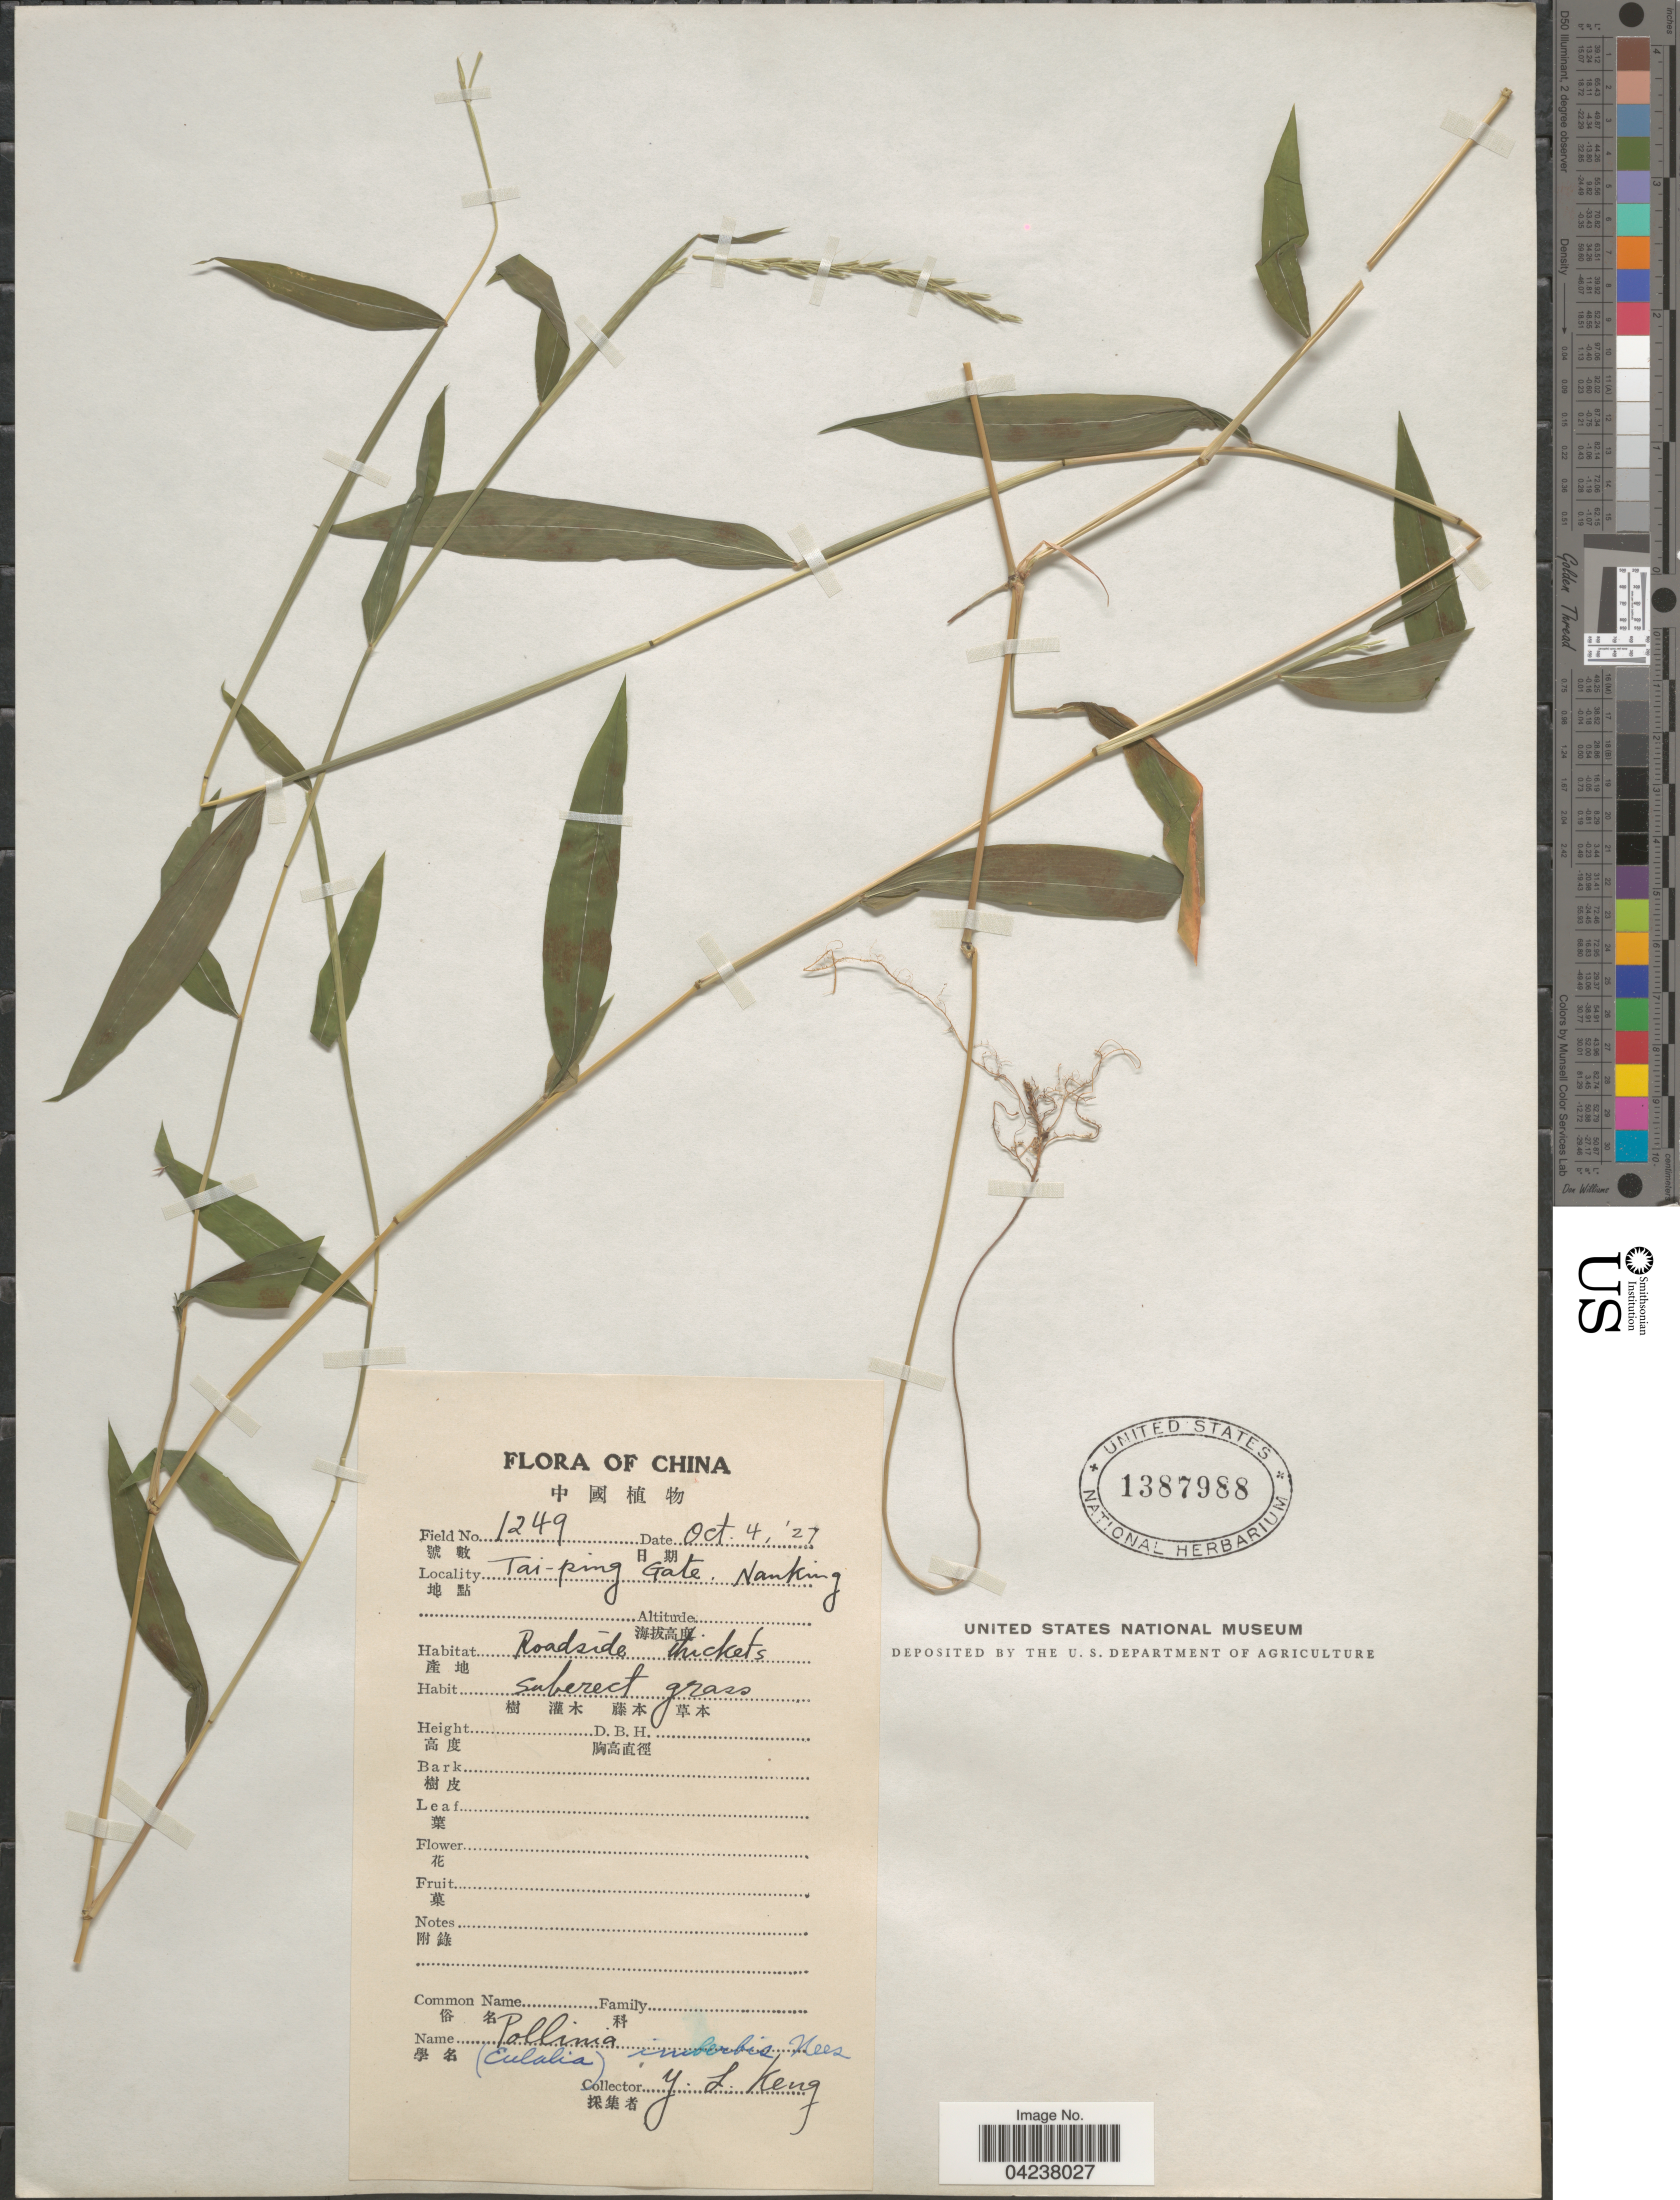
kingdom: Plantae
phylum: Tracheophyta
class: Liliopsida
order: Poales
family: Poaceae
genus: Microstegium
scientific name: Microstegium vimineum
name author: (Trin.) A. Camus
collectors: Y. L. Keng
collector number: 1249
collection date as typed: Transcribed d/m/y: 4/10/27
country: China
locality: Tai-ping Gate. Nanking.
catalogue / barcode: US 1387988